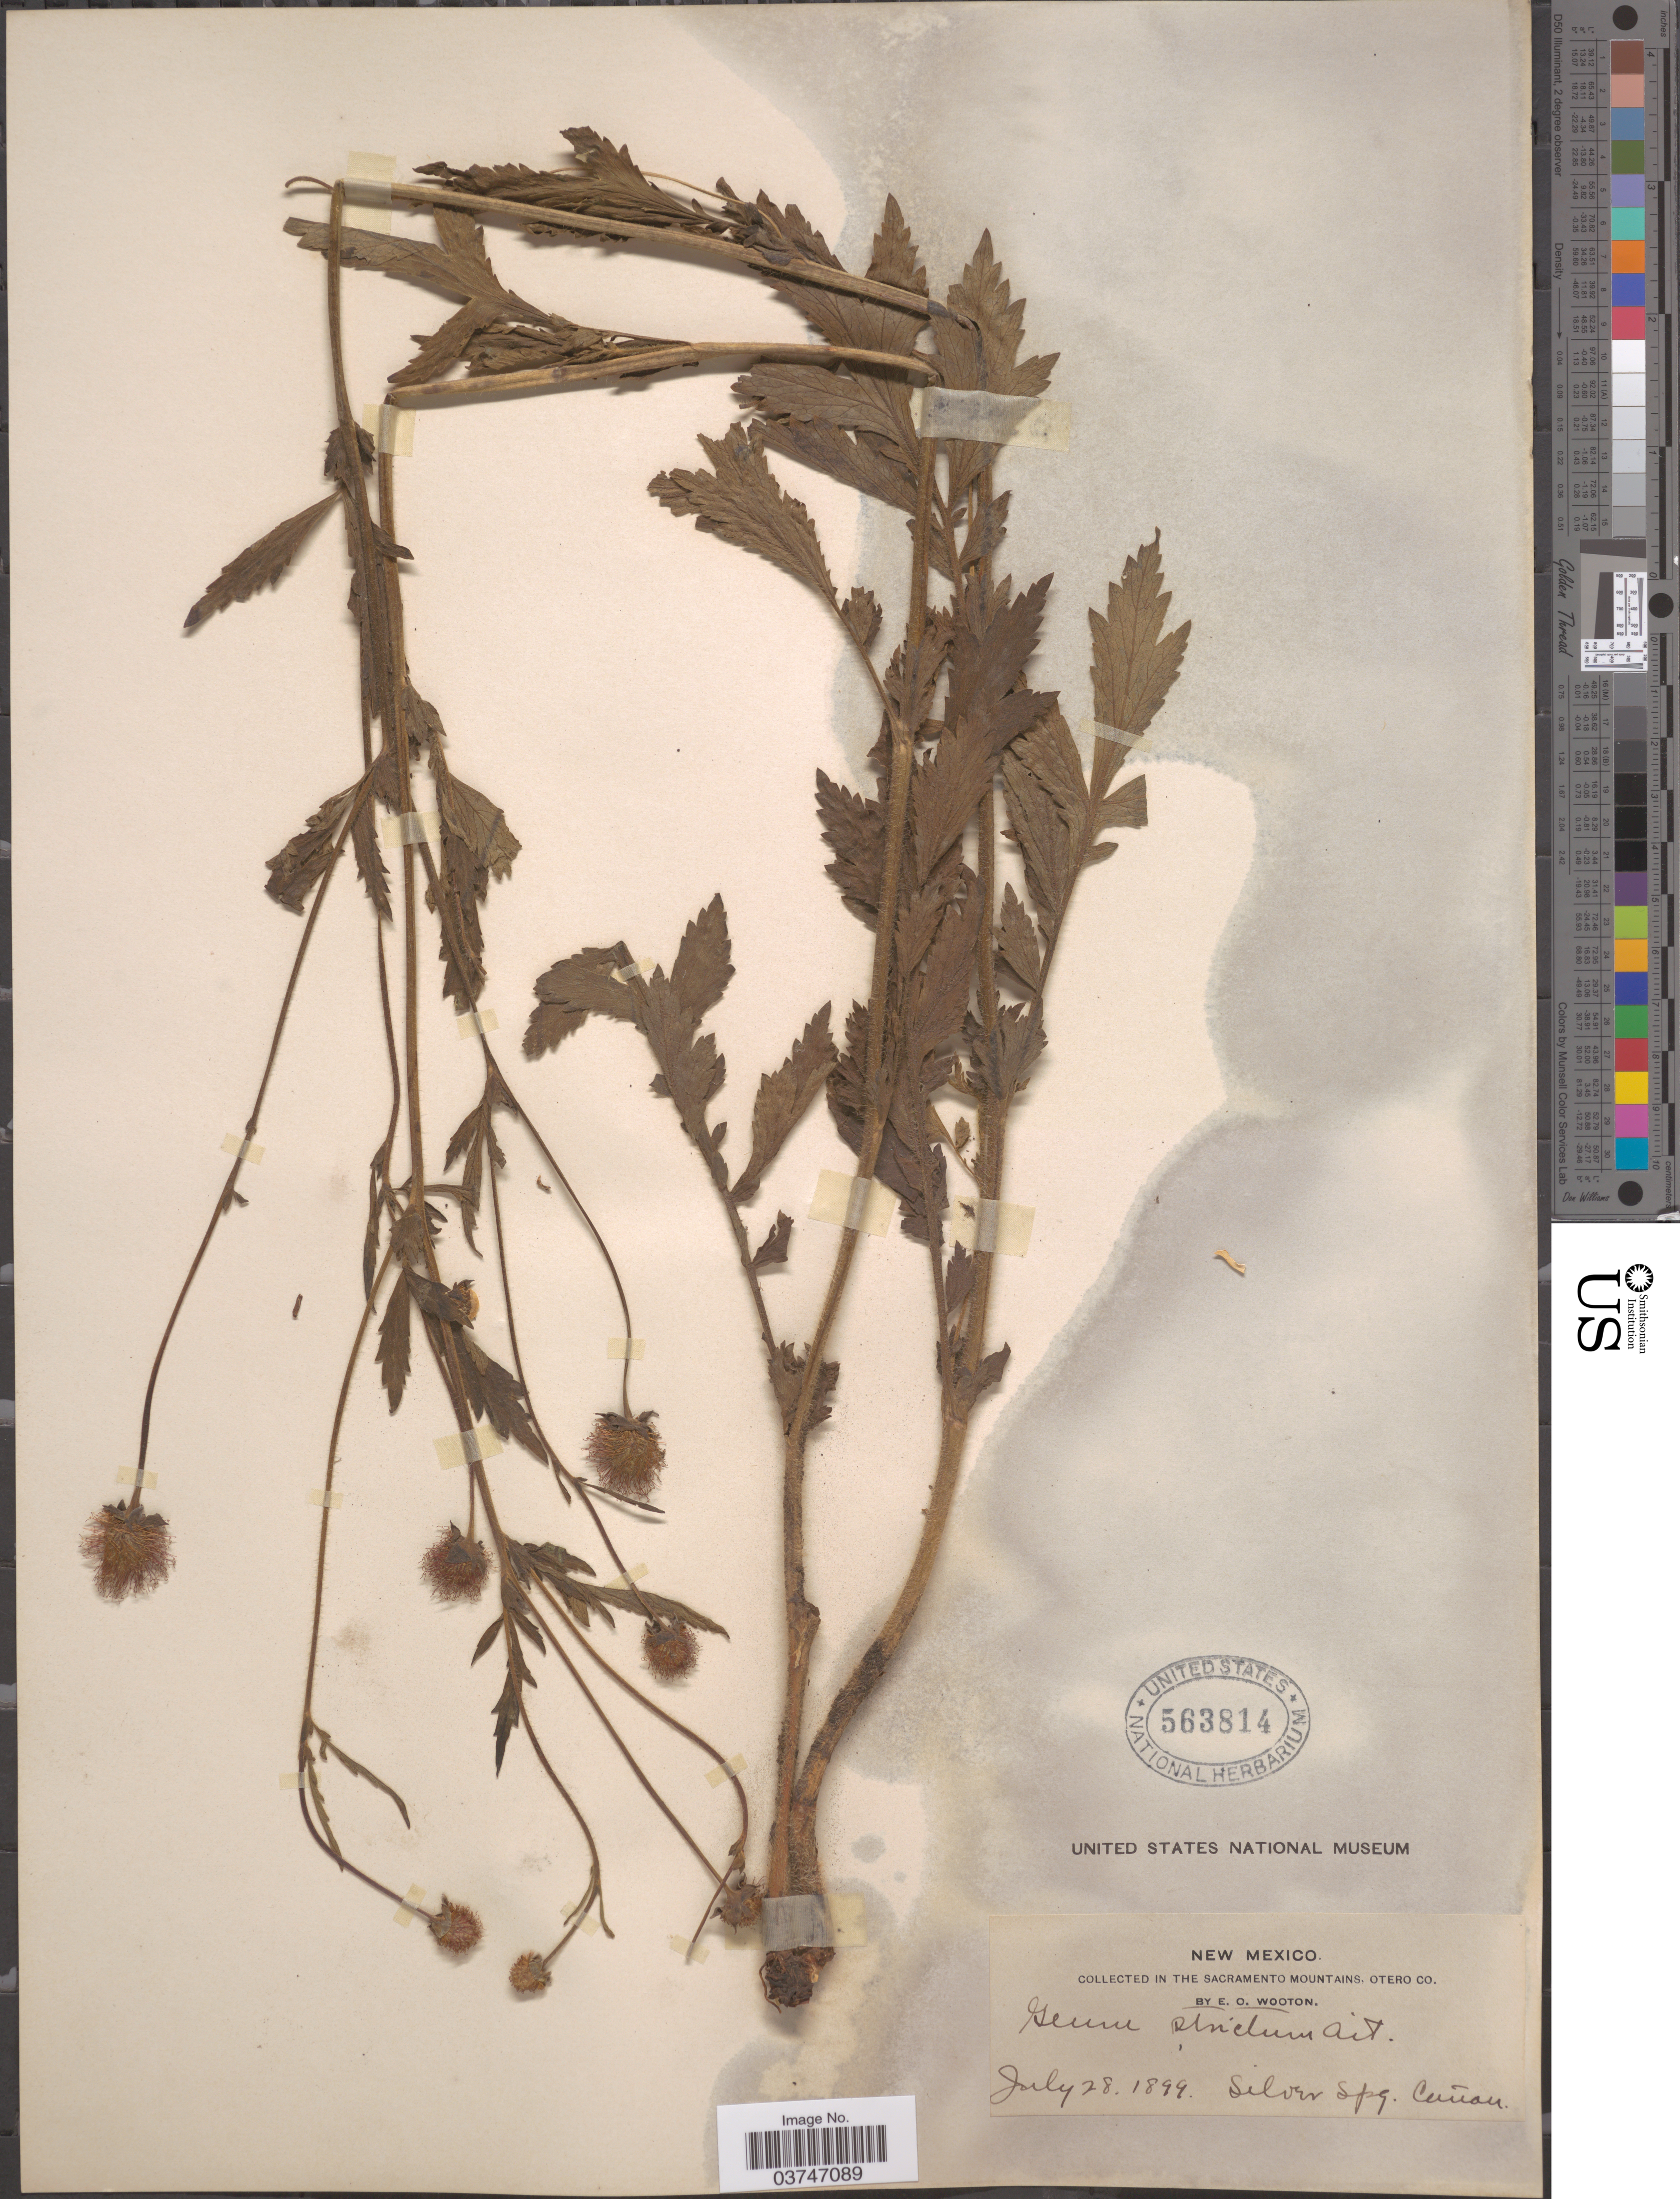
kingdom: Plantae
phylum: Tracheophyta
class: Magnoliopsida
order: Rosales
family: Rosaceae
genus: Geum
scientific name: Geum aleppicum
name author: Jacq.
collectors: E. O. Wooton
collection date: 1899-07-28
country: United States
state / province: New Mexico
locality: In the Sacramento Mountains, Otero Co. Silver. Spg. Cañon.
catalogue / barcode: US 563814